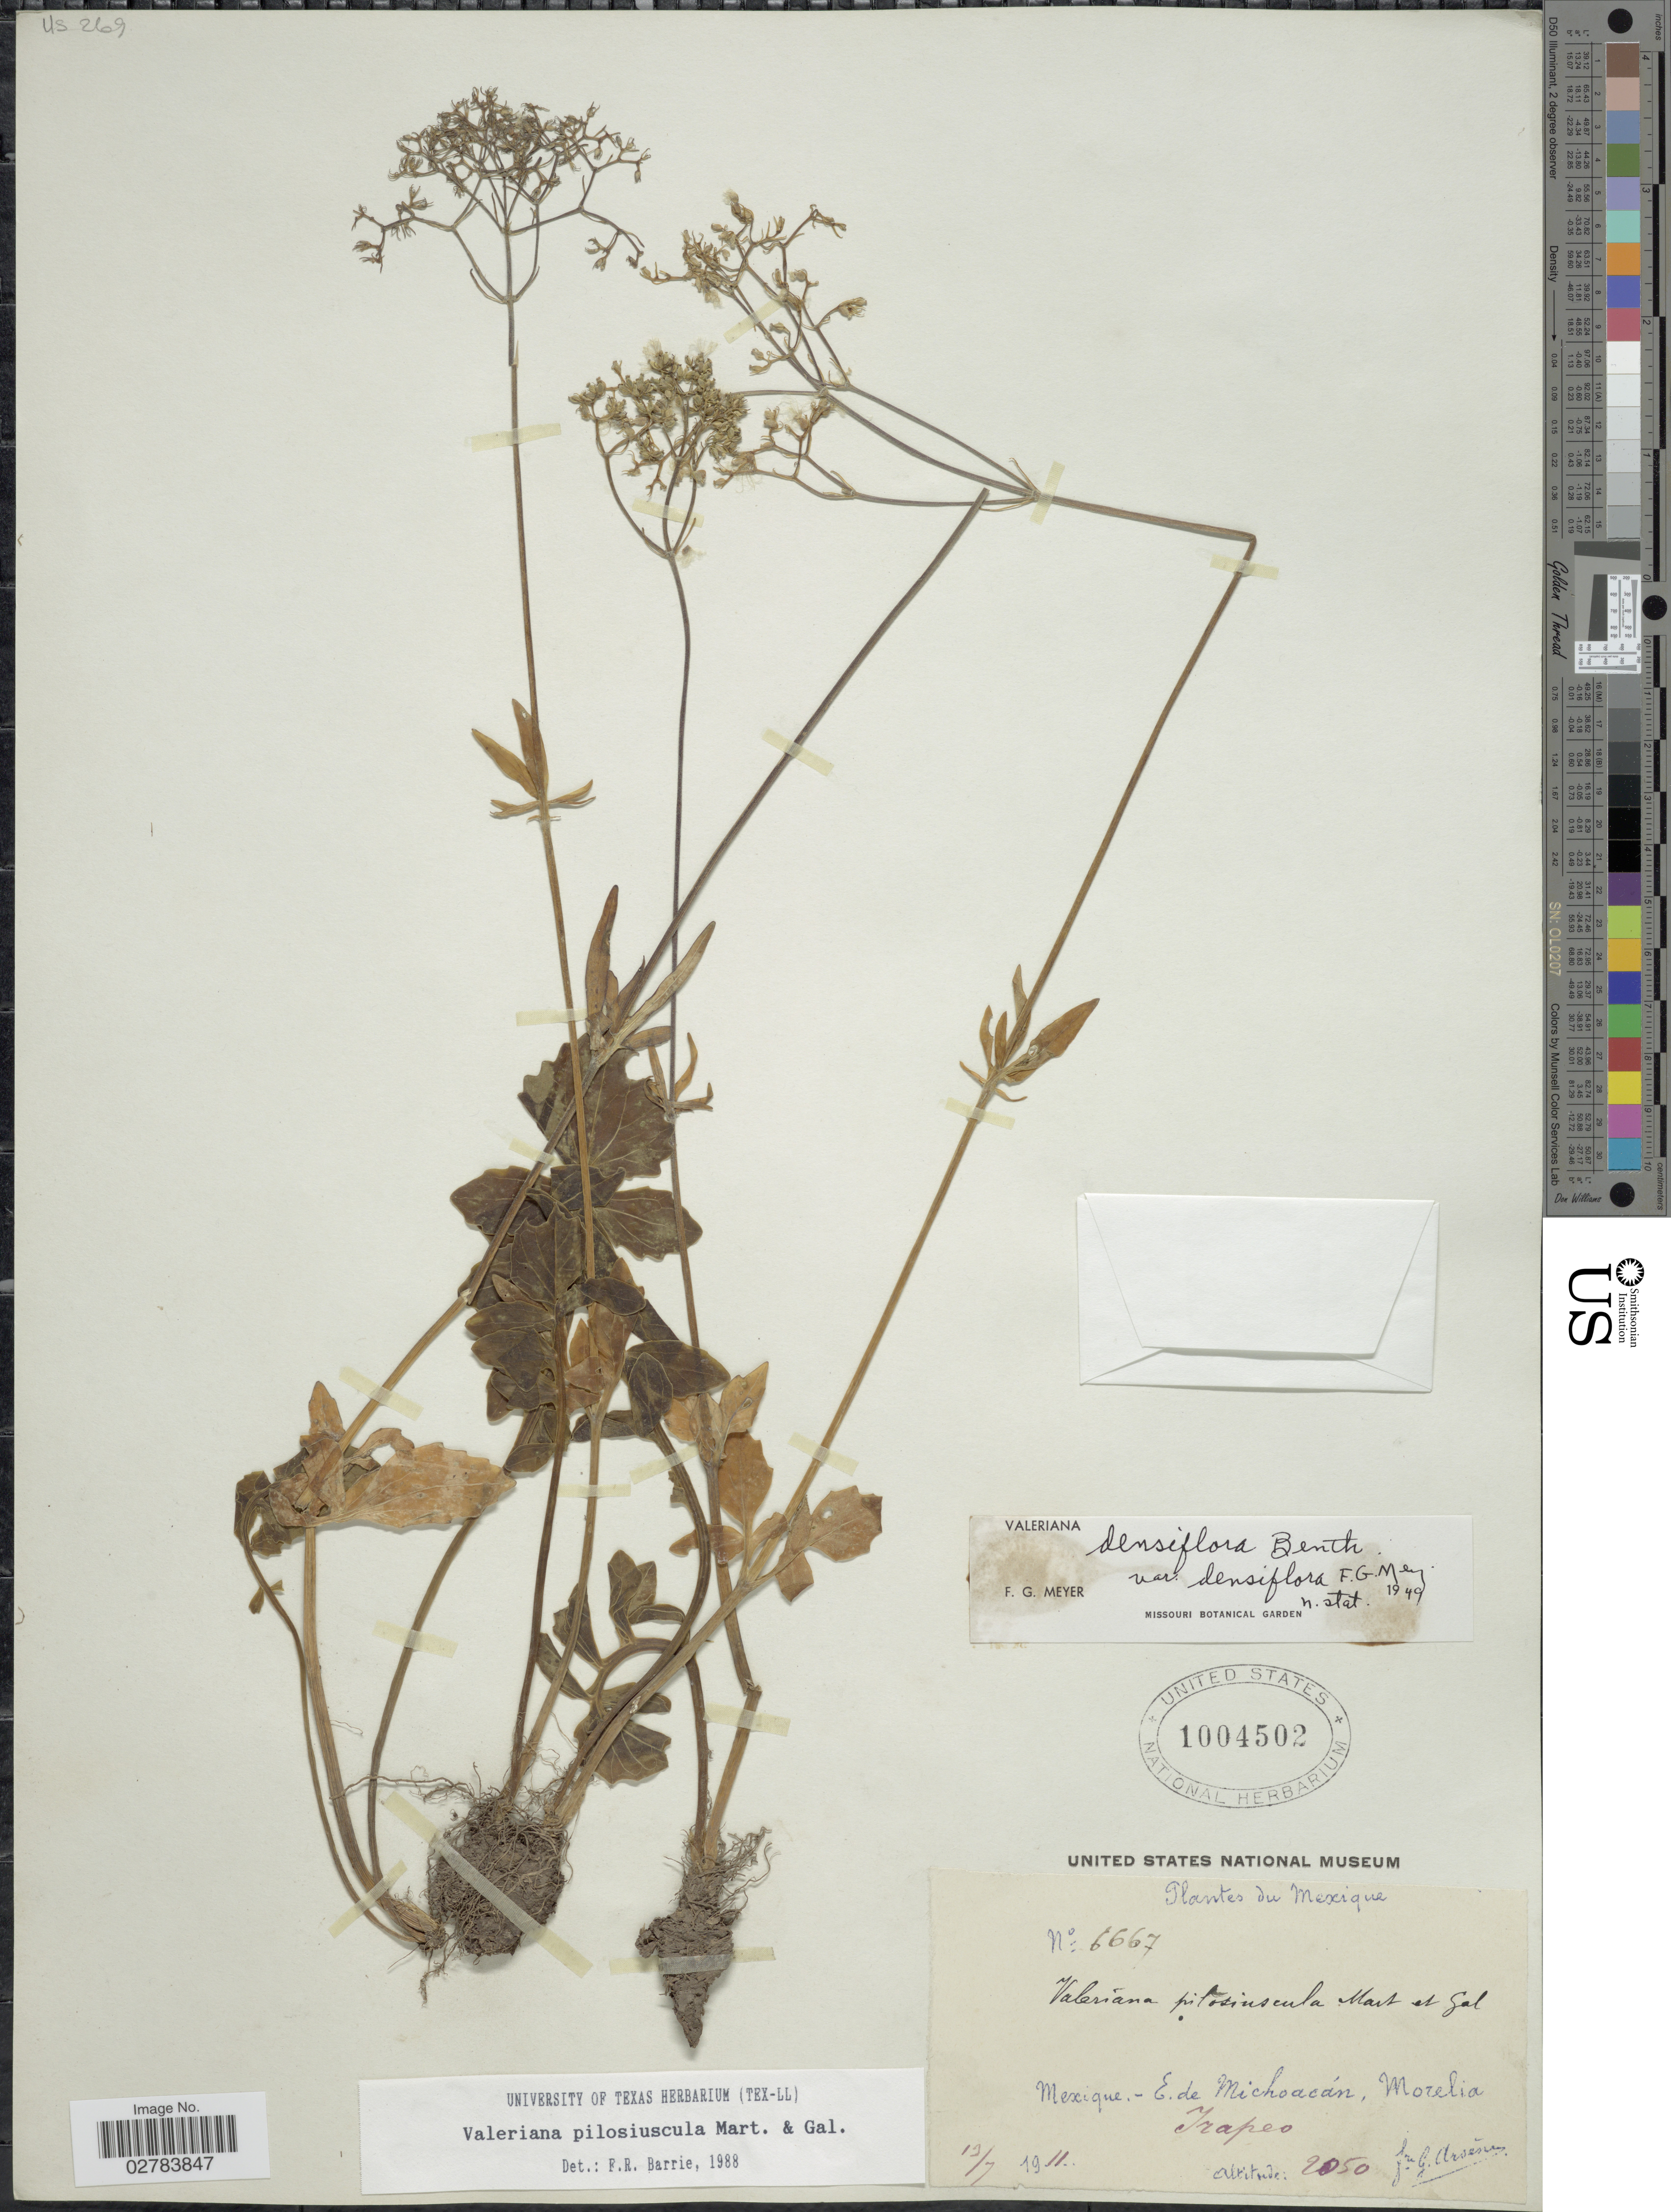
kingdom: Plantae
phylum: Tracheophyta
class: Magnoliopsida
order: Dipsacales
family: Caprifoliaceae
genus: Valeriana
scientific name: Valeriana pilosiuscula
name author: M. Martens & Galeotti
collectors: Bro. G. Arsène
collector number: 6667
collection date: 1911-07-13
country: Mexico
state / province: Michoacán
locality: E. de Michoacán, Morelia, Irapeo.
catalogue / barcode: US 1004502